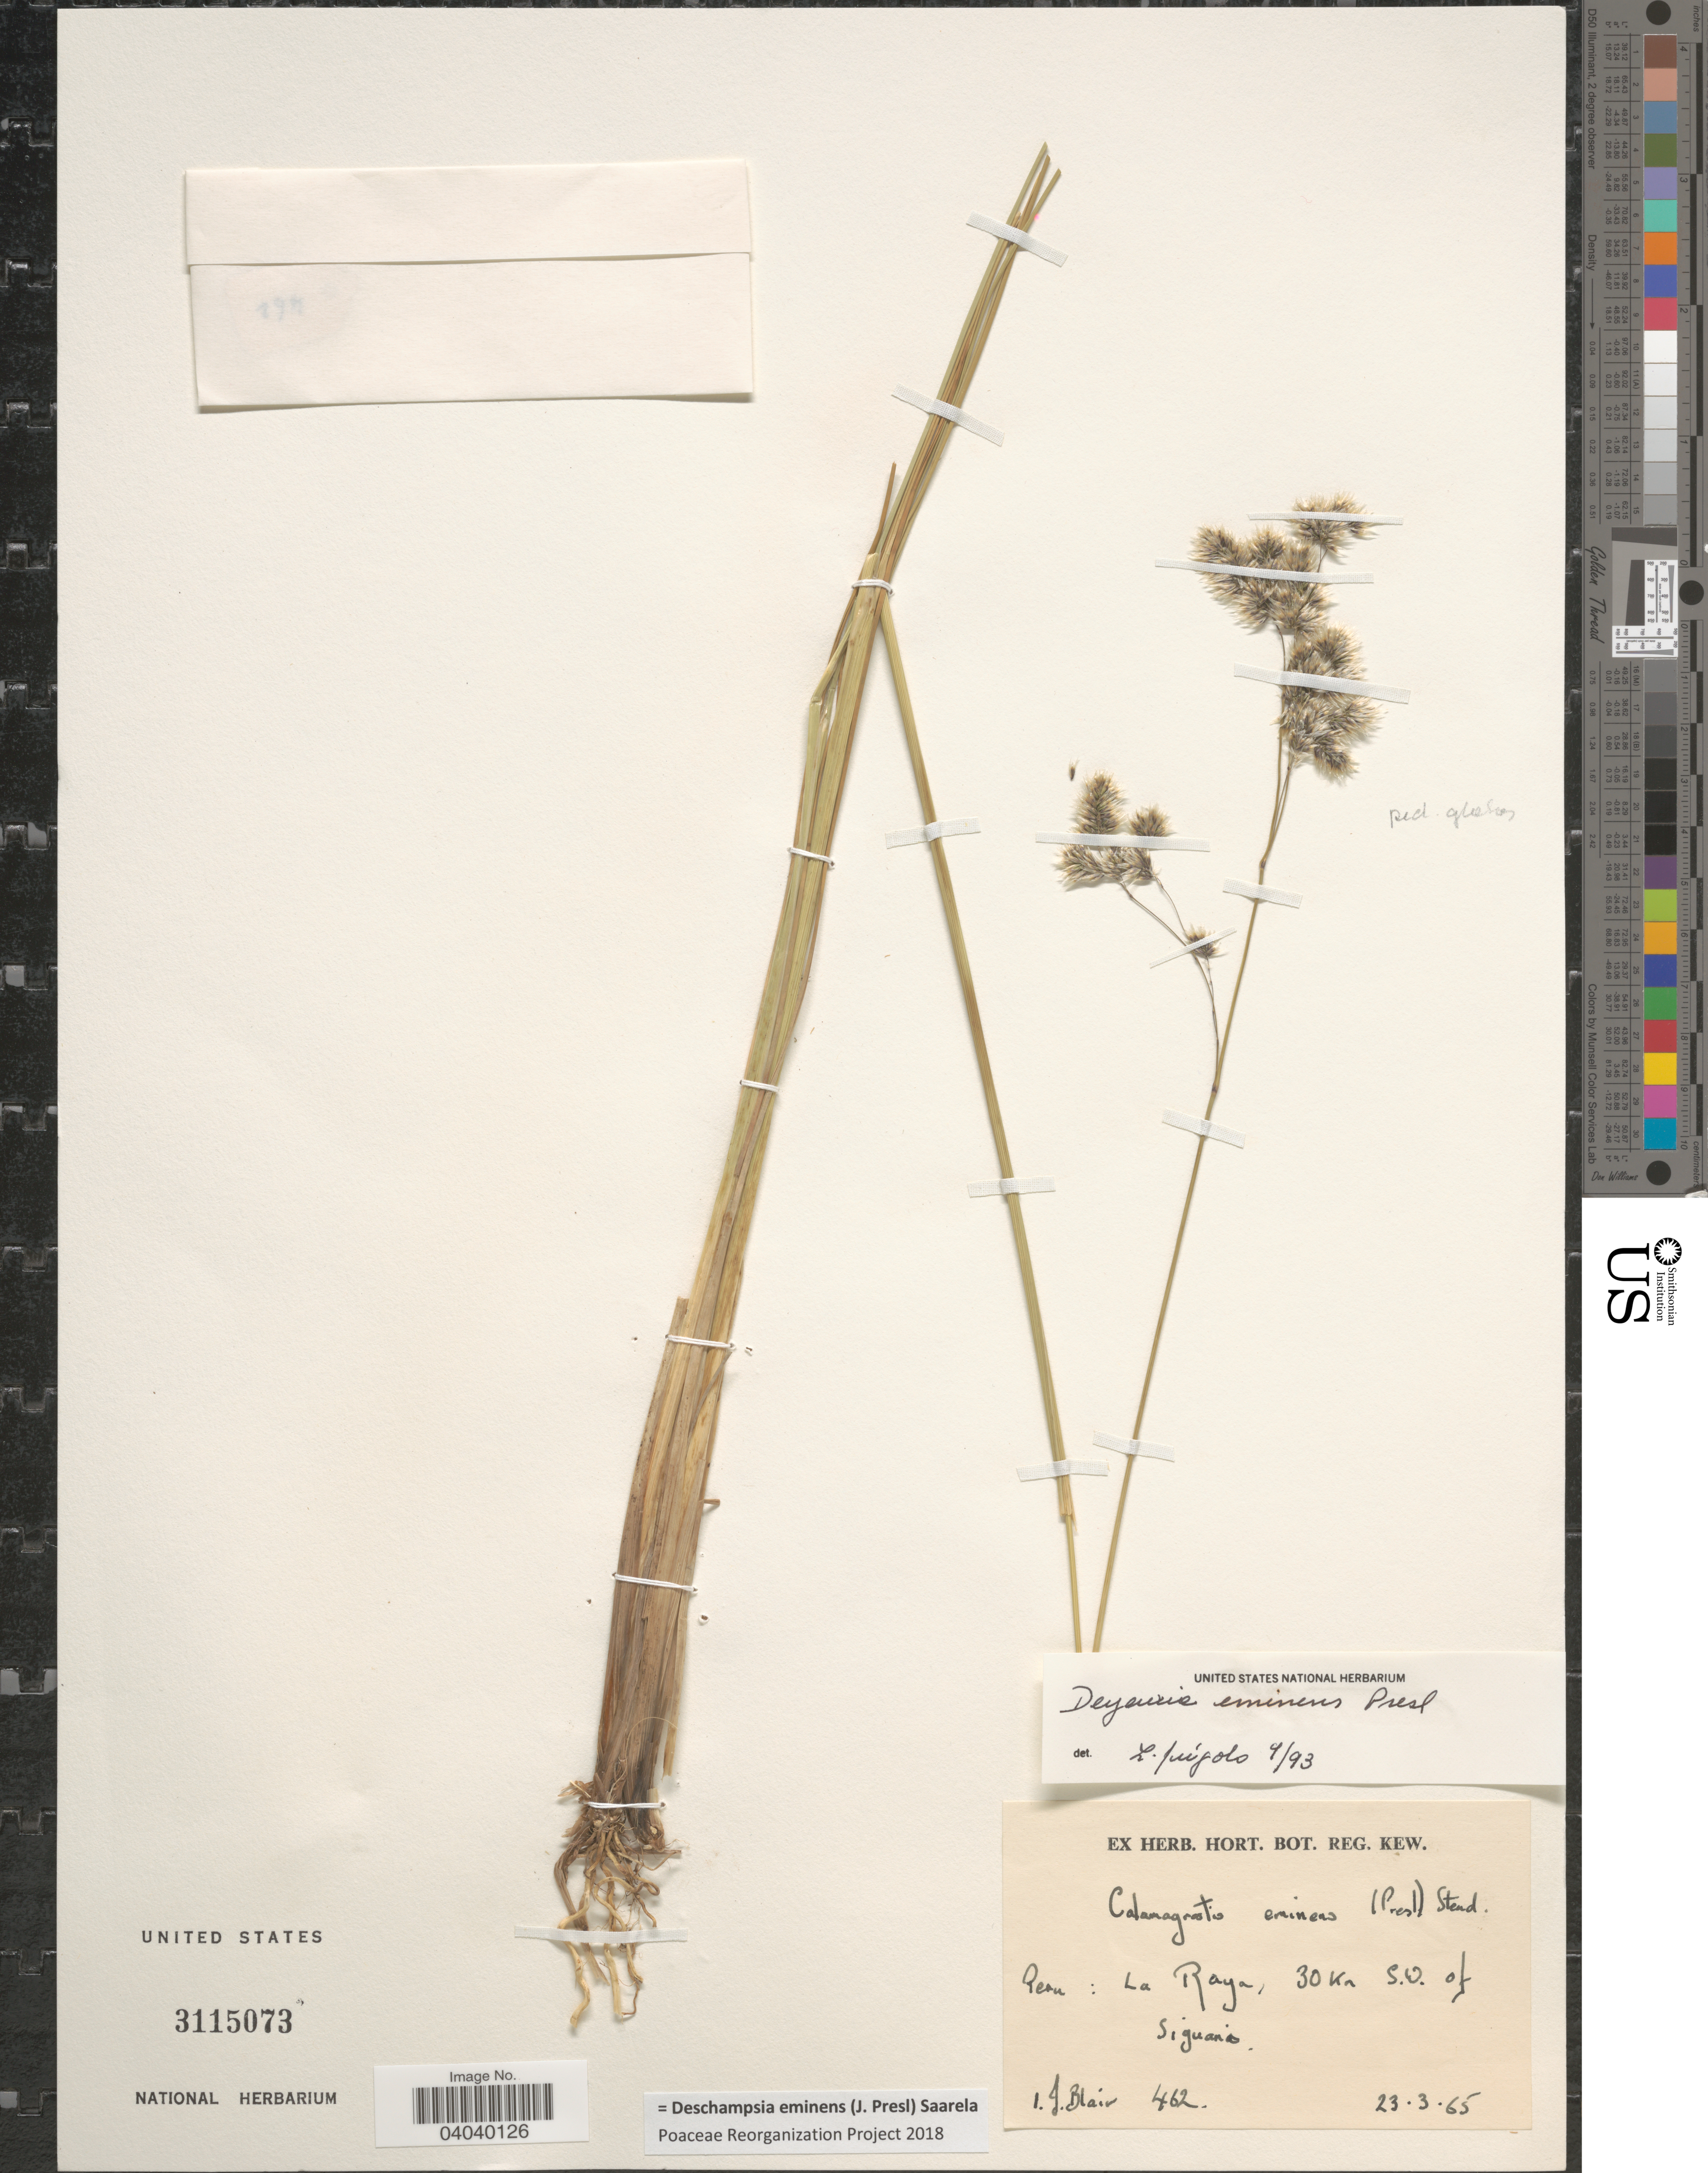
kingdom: Plantae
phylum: Tracheophyta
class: Liliopsida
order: Poales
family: Poaceae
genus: Deschampsia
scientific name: Deschampsia eminens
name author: (J. Presl) Saarela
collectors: I. Blair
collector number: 462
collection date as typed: Transcribed d/m/y: 23/3/65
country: Peru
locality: La Raya, 30 Km S.W. of Siguari.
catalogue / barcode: US 3115073